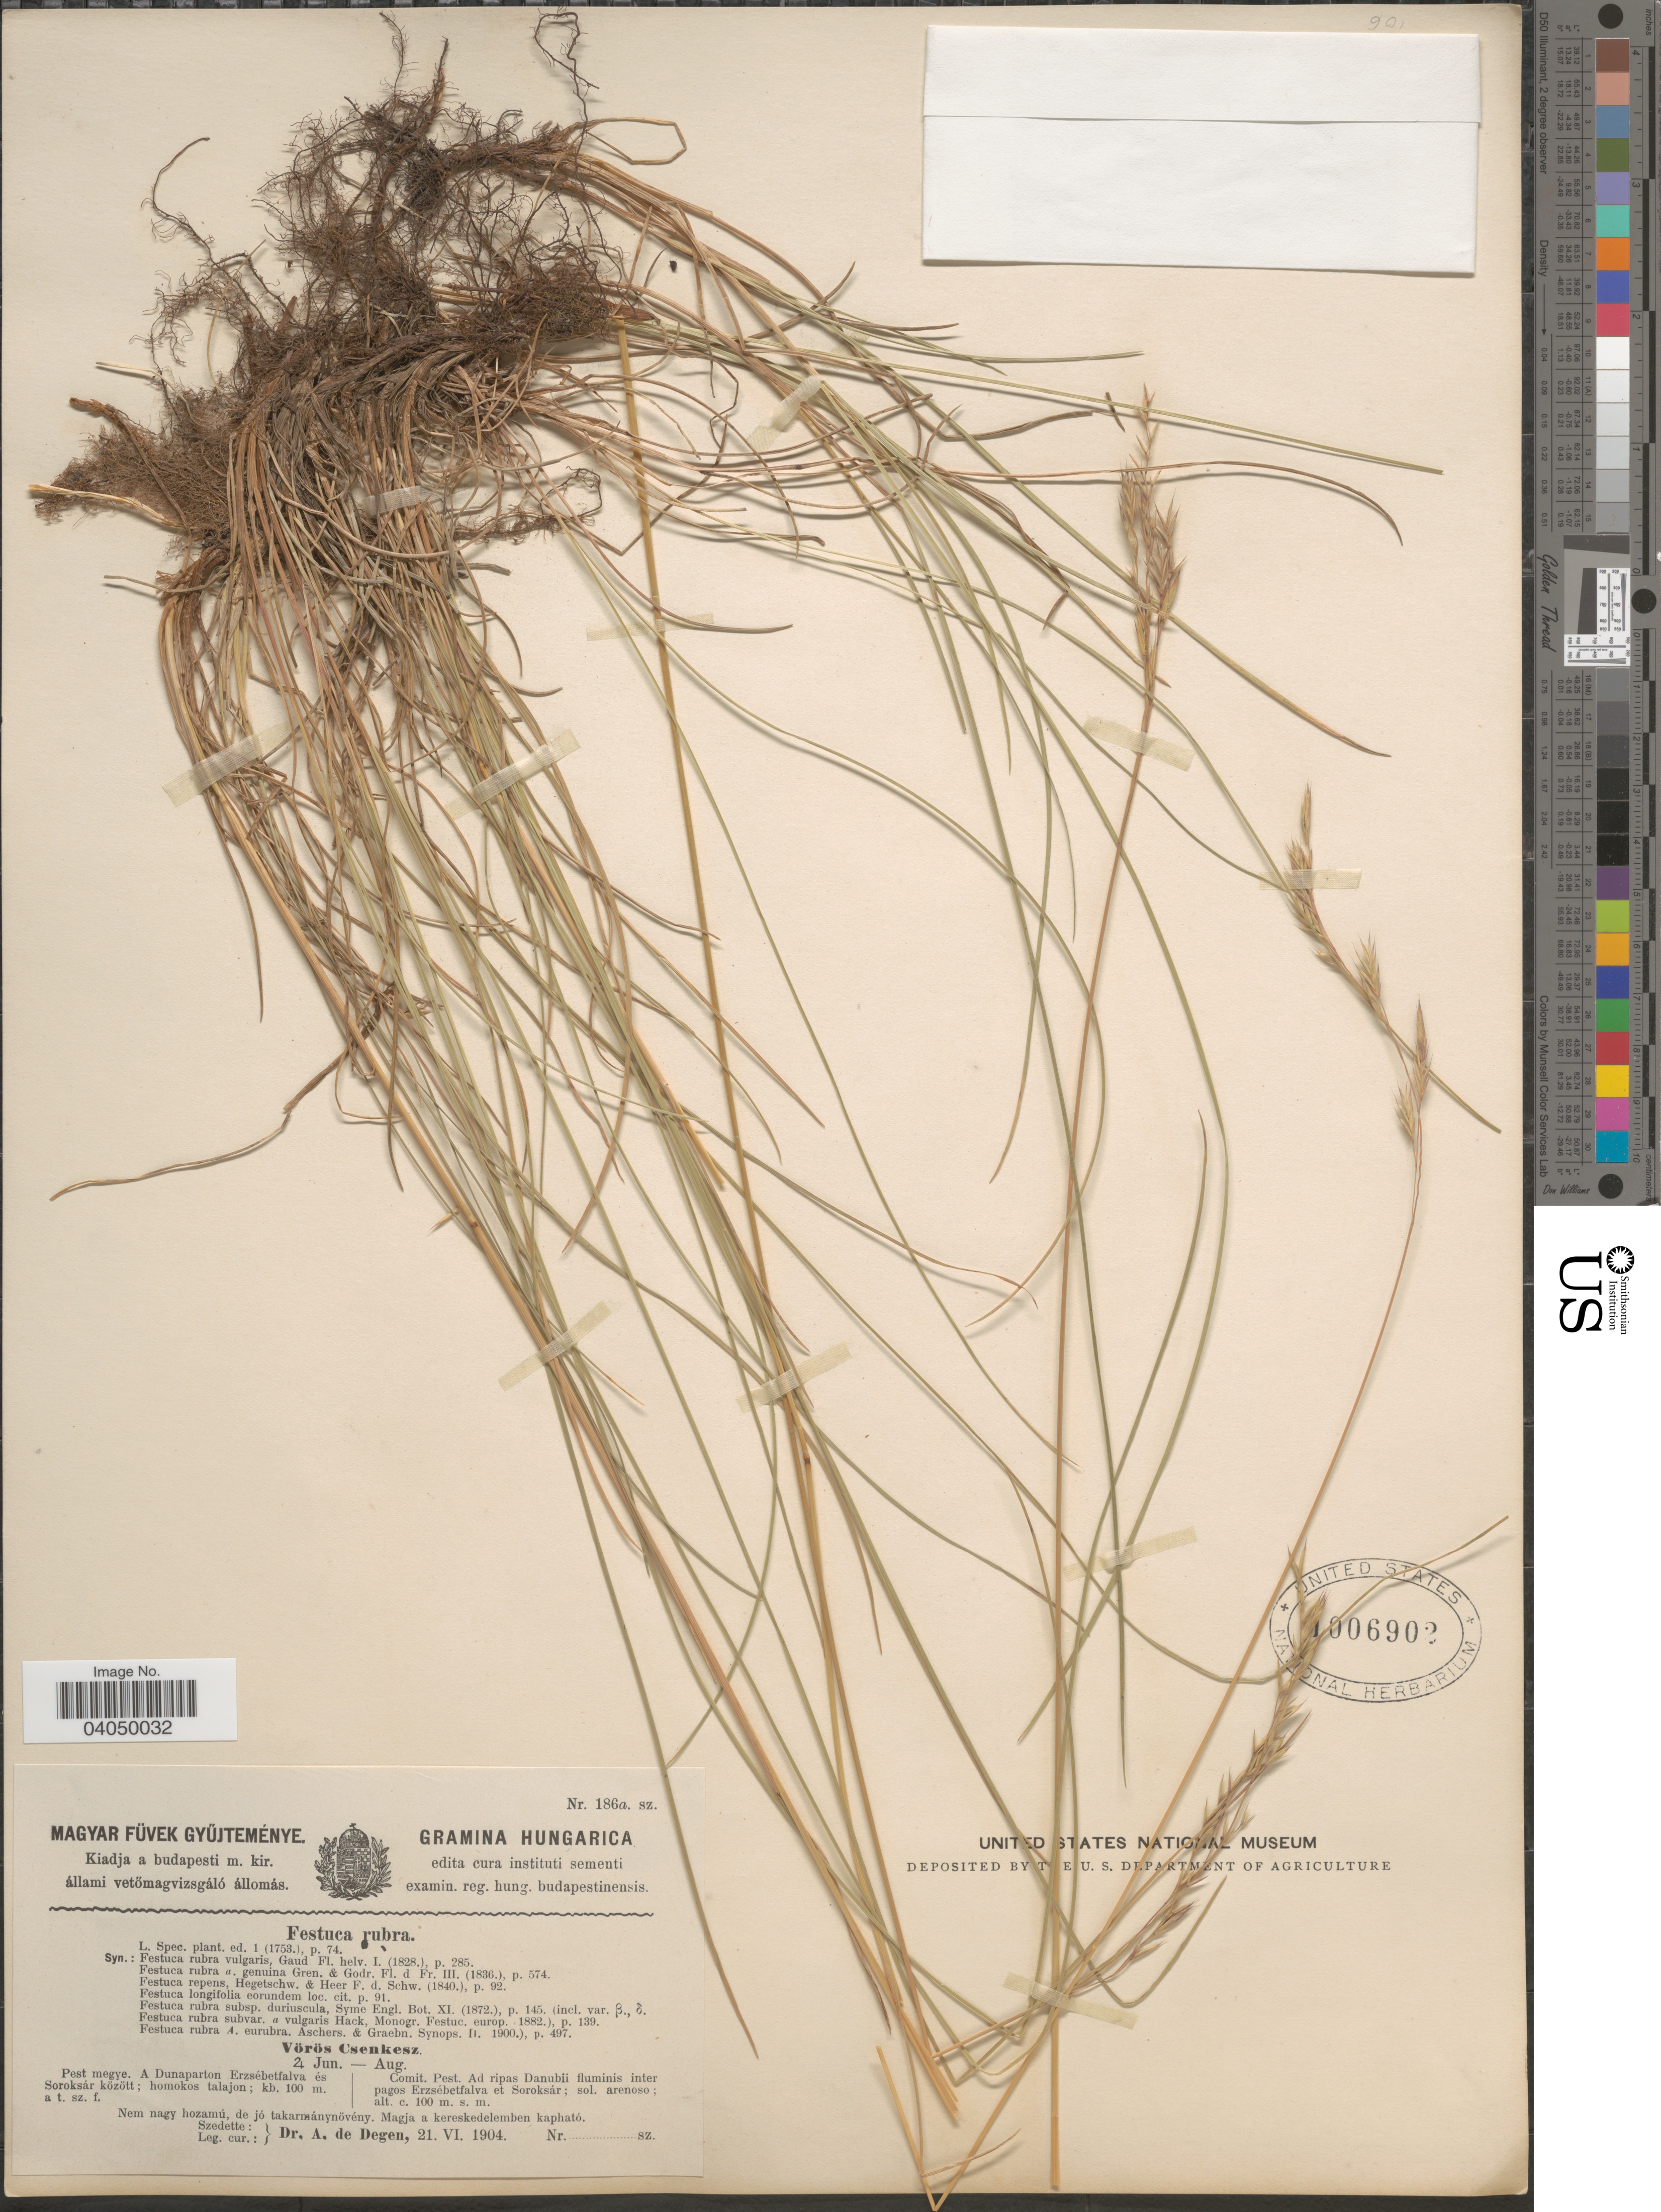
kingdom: Plantae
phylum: Tracheophyta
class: Liliopsida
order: Poales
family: Poaceae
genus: Festuca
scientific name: Festuca rubra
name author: L.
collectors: A. Degen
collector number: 186a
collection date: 1904-06-21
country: Hungary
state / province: Pest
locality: Hungarica. Comit. Pest. Ad ripas Danubii fluminis inter pagos Erzsébetfalva et Soroksár.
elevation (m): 100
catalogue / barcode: US 1006902